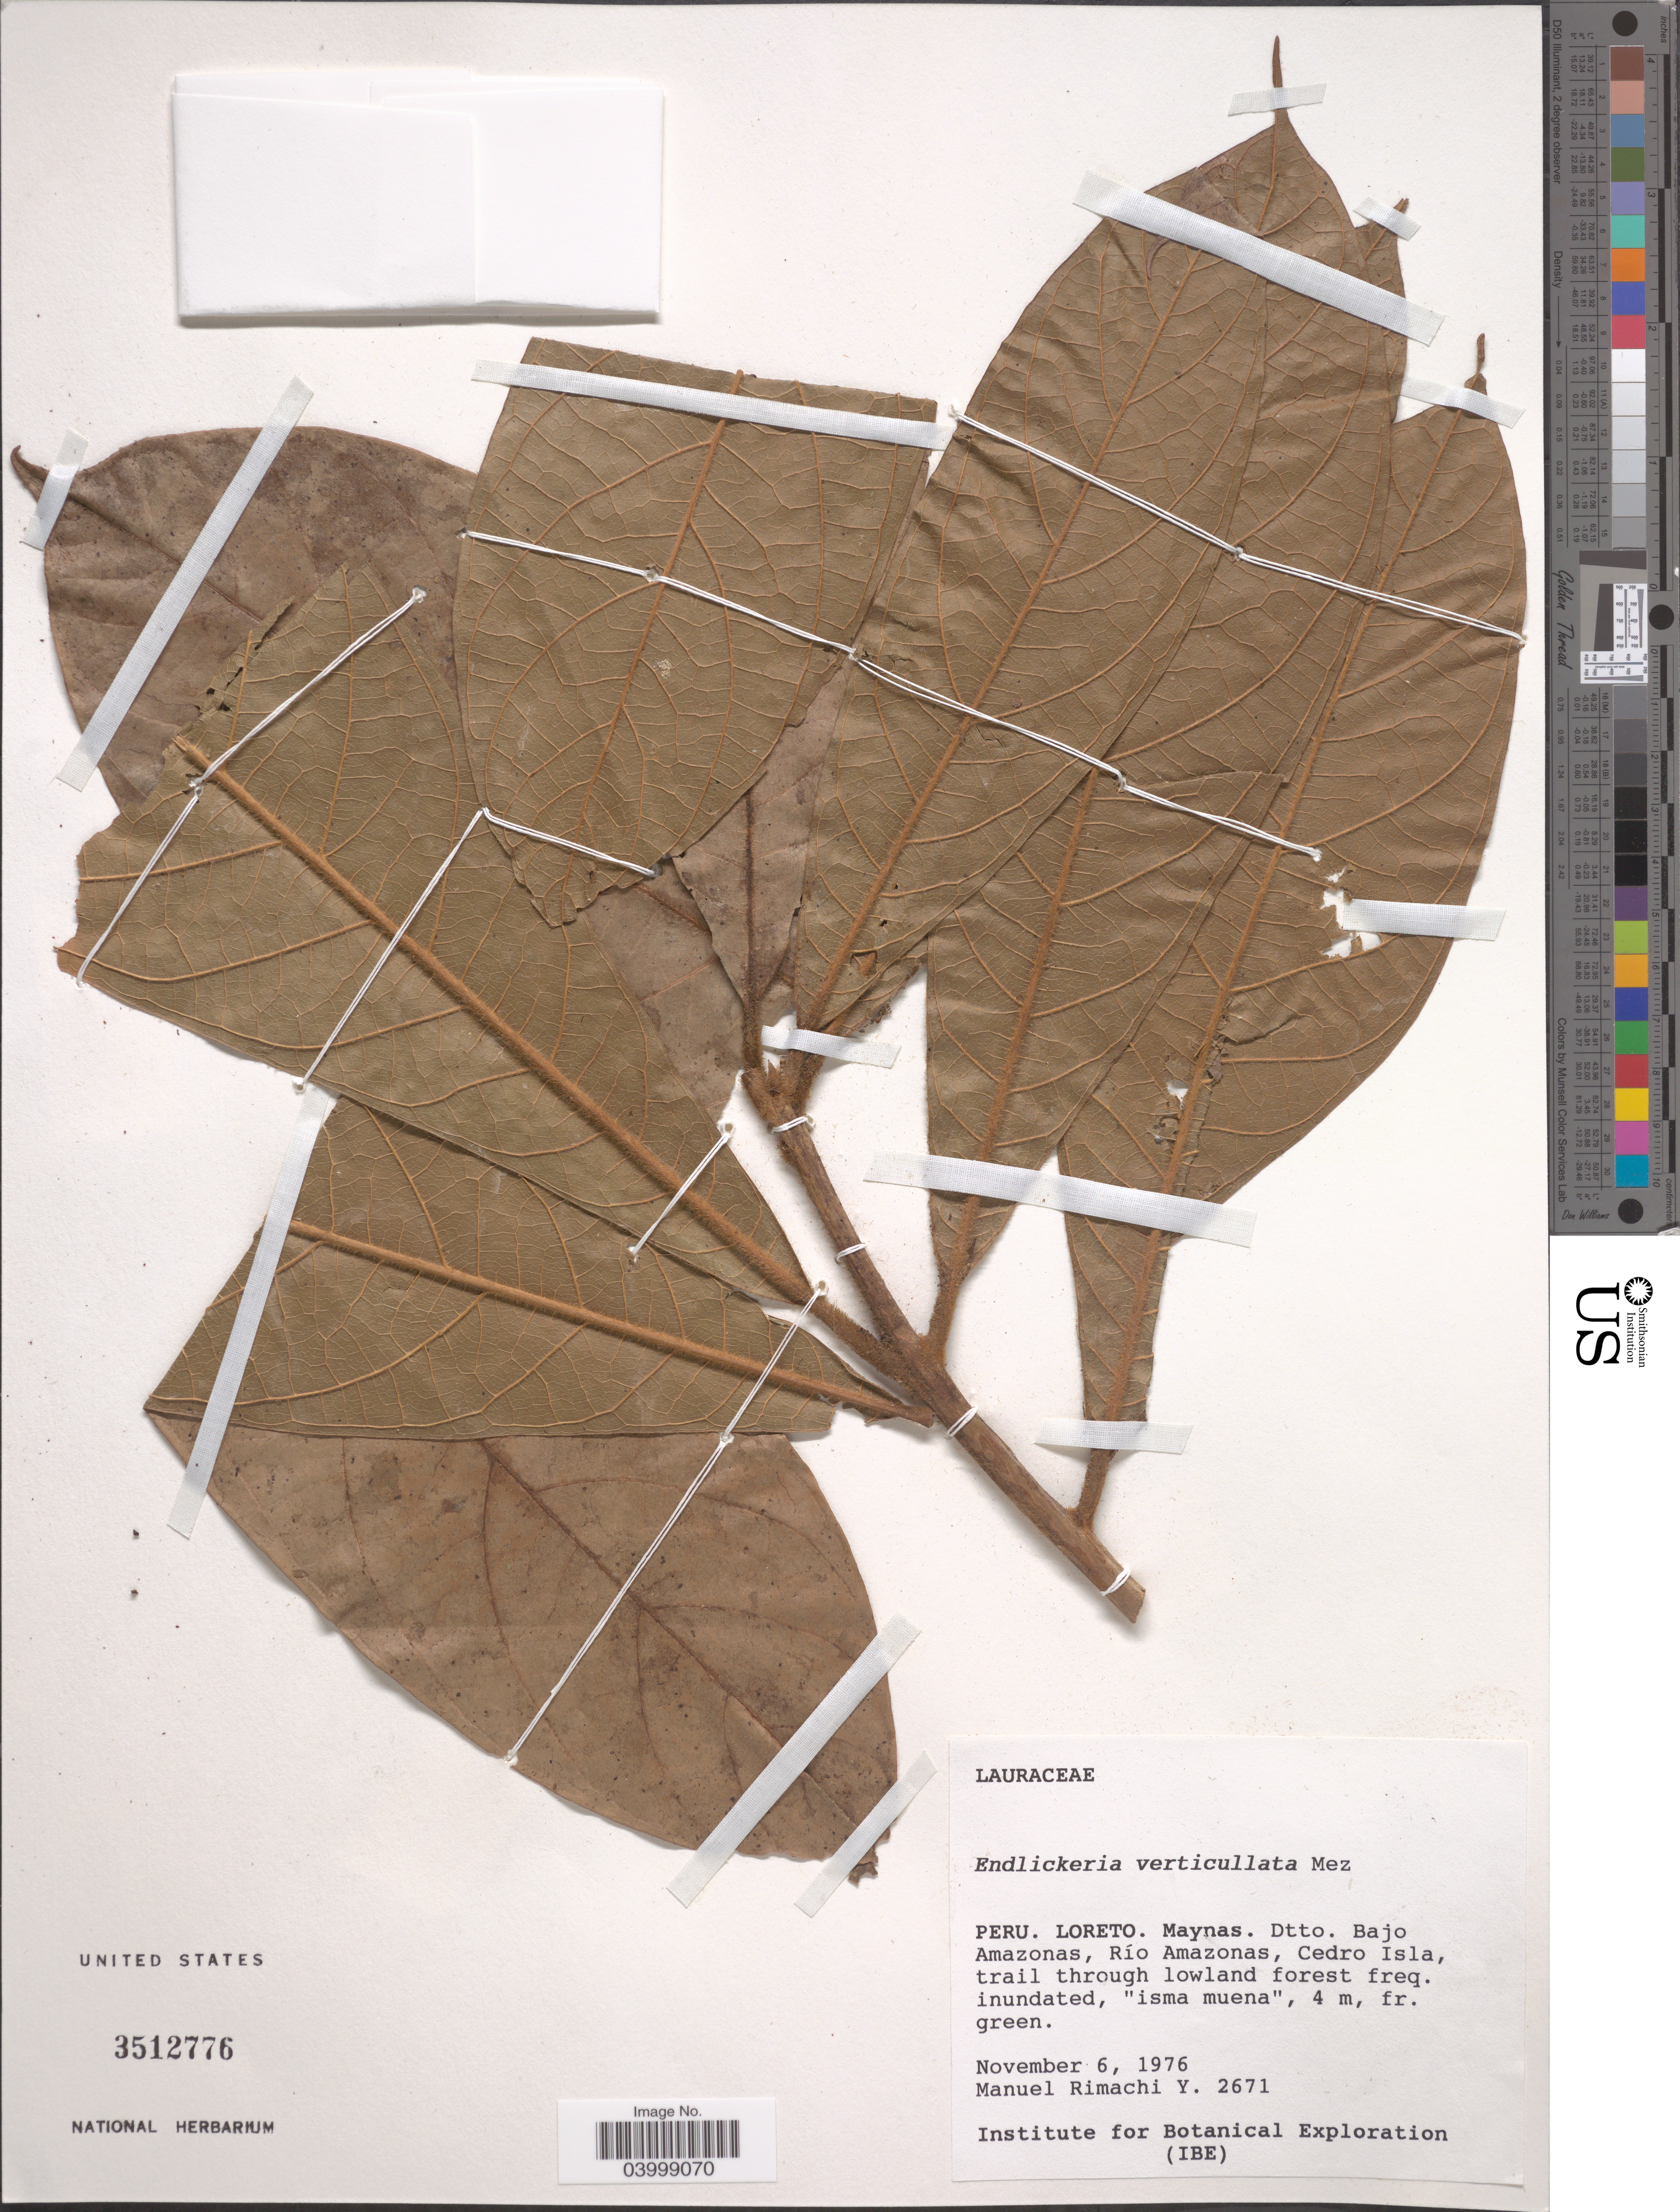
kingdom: Plantae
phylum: Tracheophyta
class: Magnoliopsida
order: Laurales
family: Lauraceae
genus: Endlicheria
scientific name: Endlicheria verticillata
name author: Mez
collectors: M. Rimachi Y.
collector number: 2671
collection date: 1976-11-06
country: Peru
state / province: Loreto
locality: Maynas. Dtto. Bajo Amazonas, Río Amazonas, Cedro Isla, trail through lowland forest.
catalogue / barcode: US 3512776